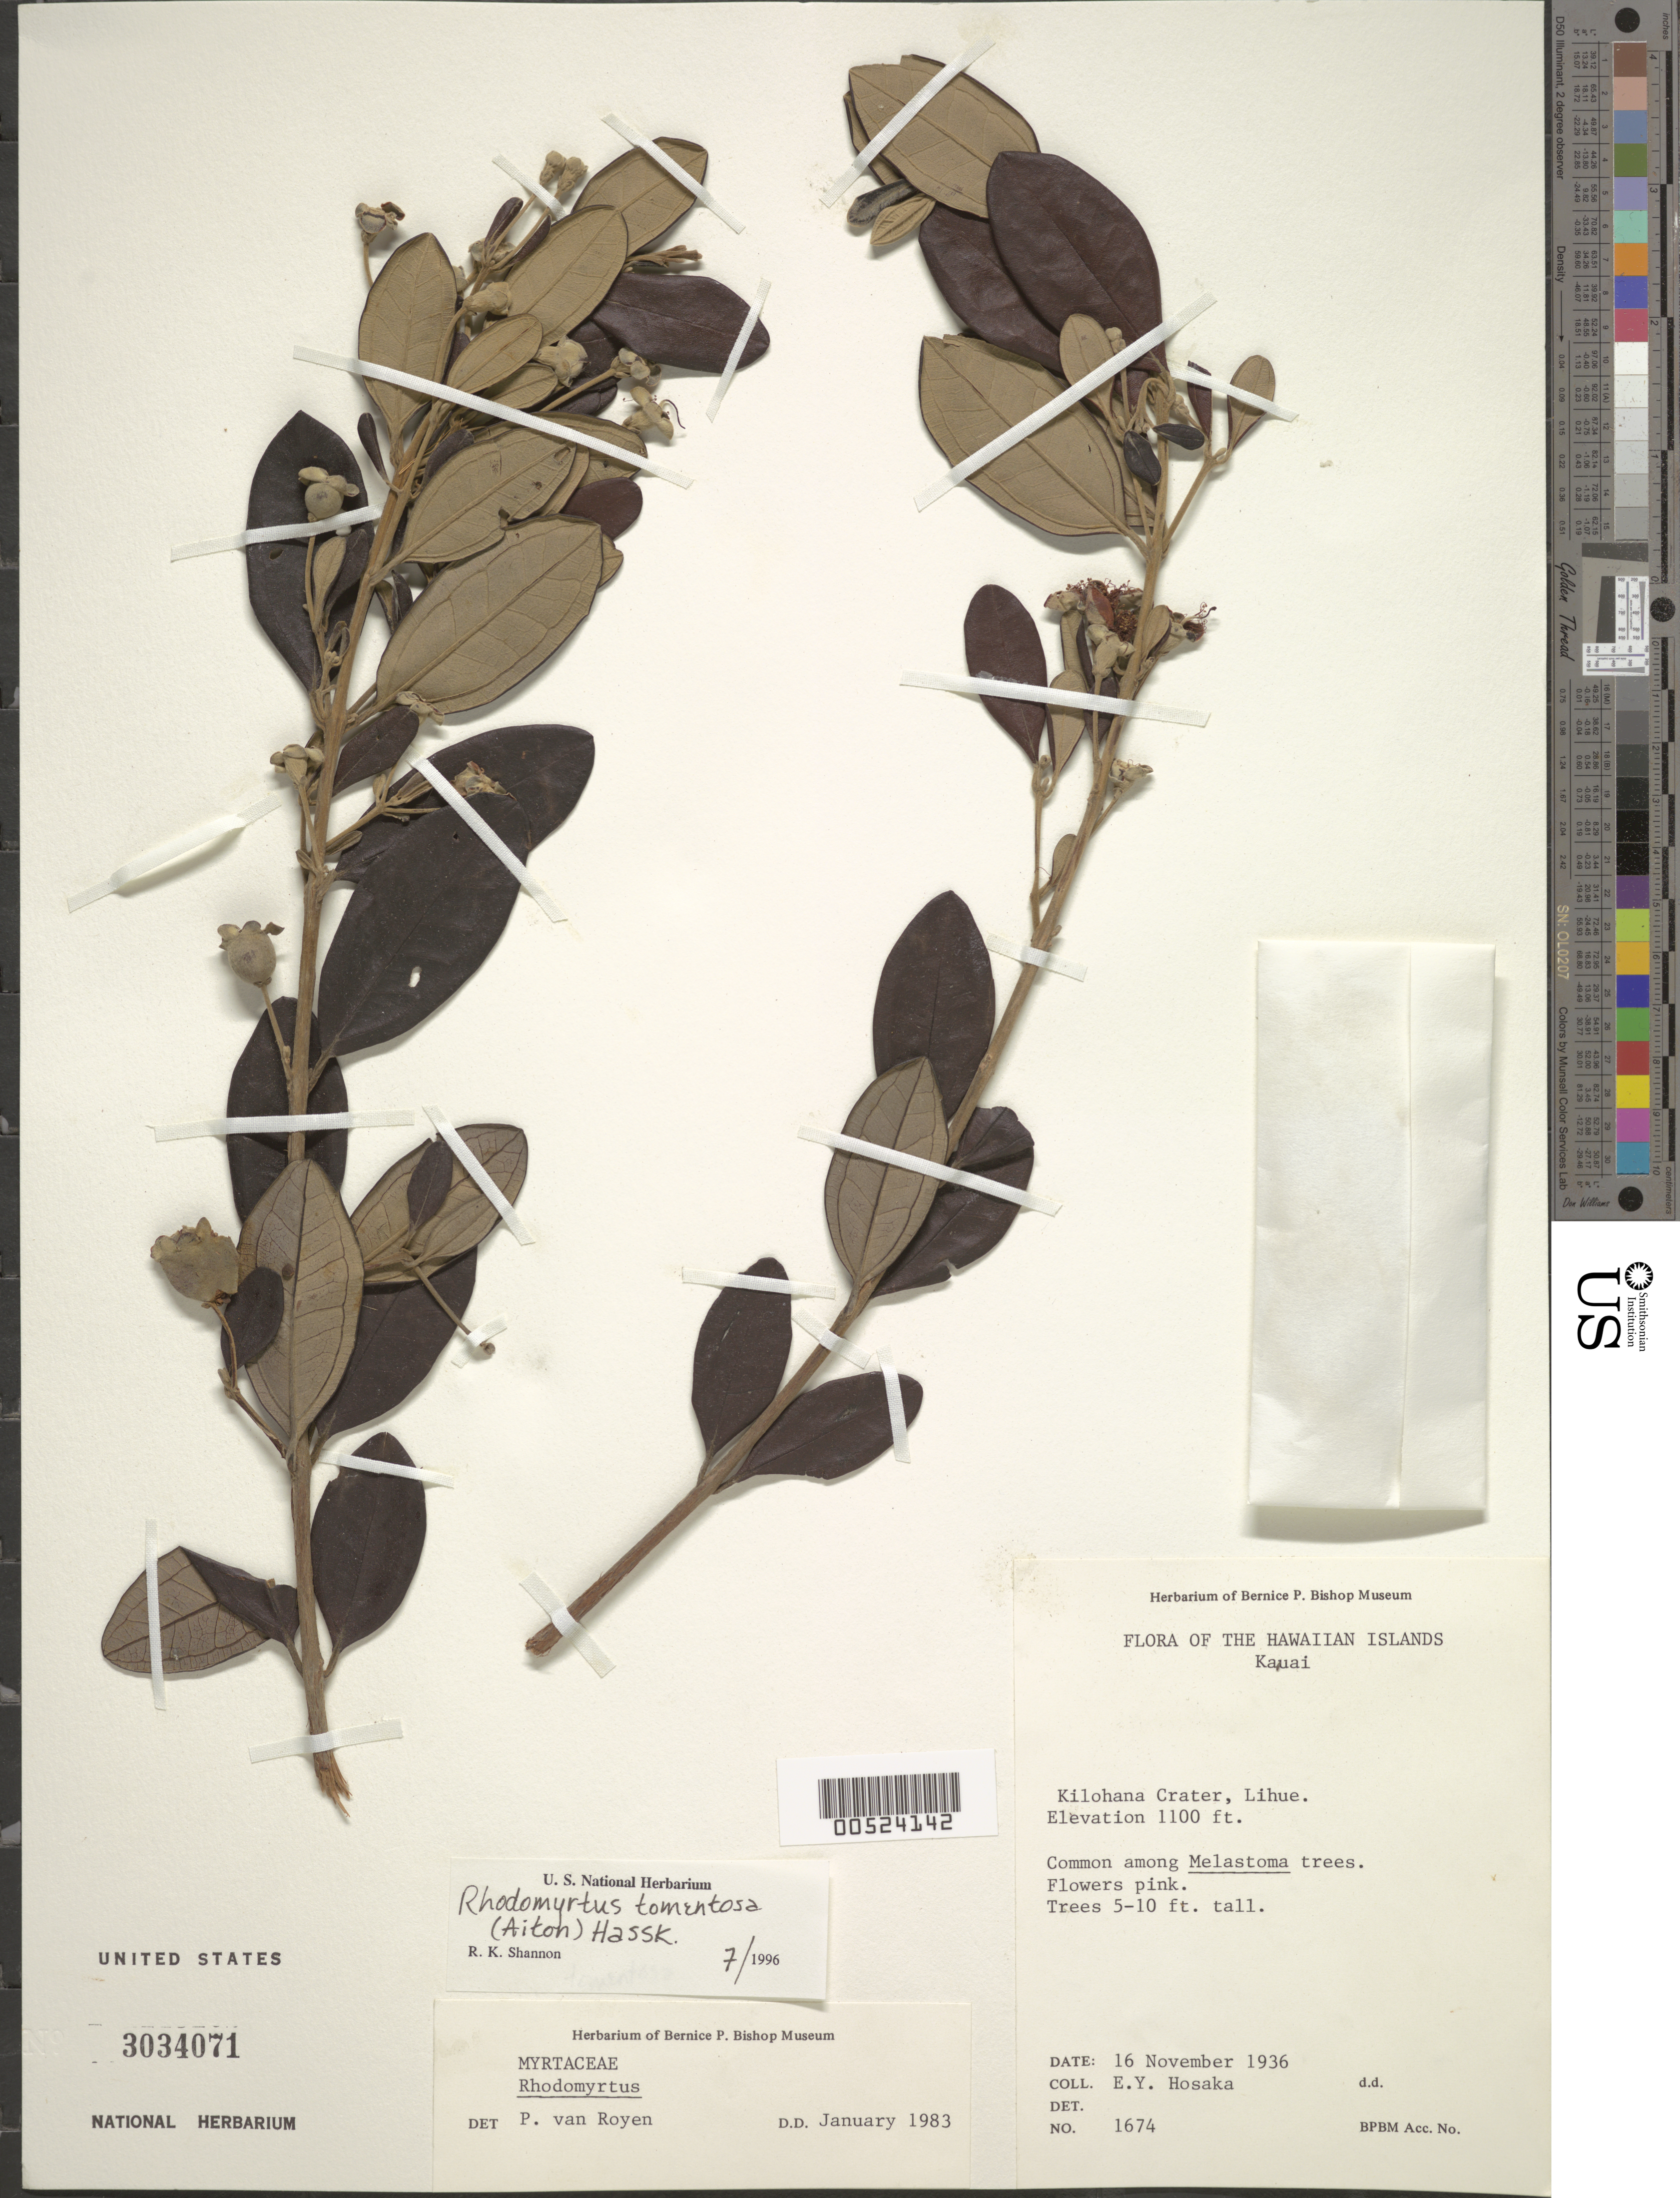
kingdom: Plantae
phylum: Tracheophyta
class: Magnoliopsida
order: Myrtales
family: Myrtaceae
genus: Rhodomyrtus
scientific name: Rhodomyrtus tomentosa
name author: (Aiton) Hassk.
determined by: Shannon, R. K., (UNITED STATES)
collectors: E. Y. Hosaka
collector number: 1674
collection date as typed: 16 Nov 1936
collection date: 1936-11-16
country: United States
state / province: Hawaii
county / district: Kauai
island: Kaua'i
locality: Kilohana Crater, Lihue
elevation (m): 335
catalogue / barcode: US 3034071